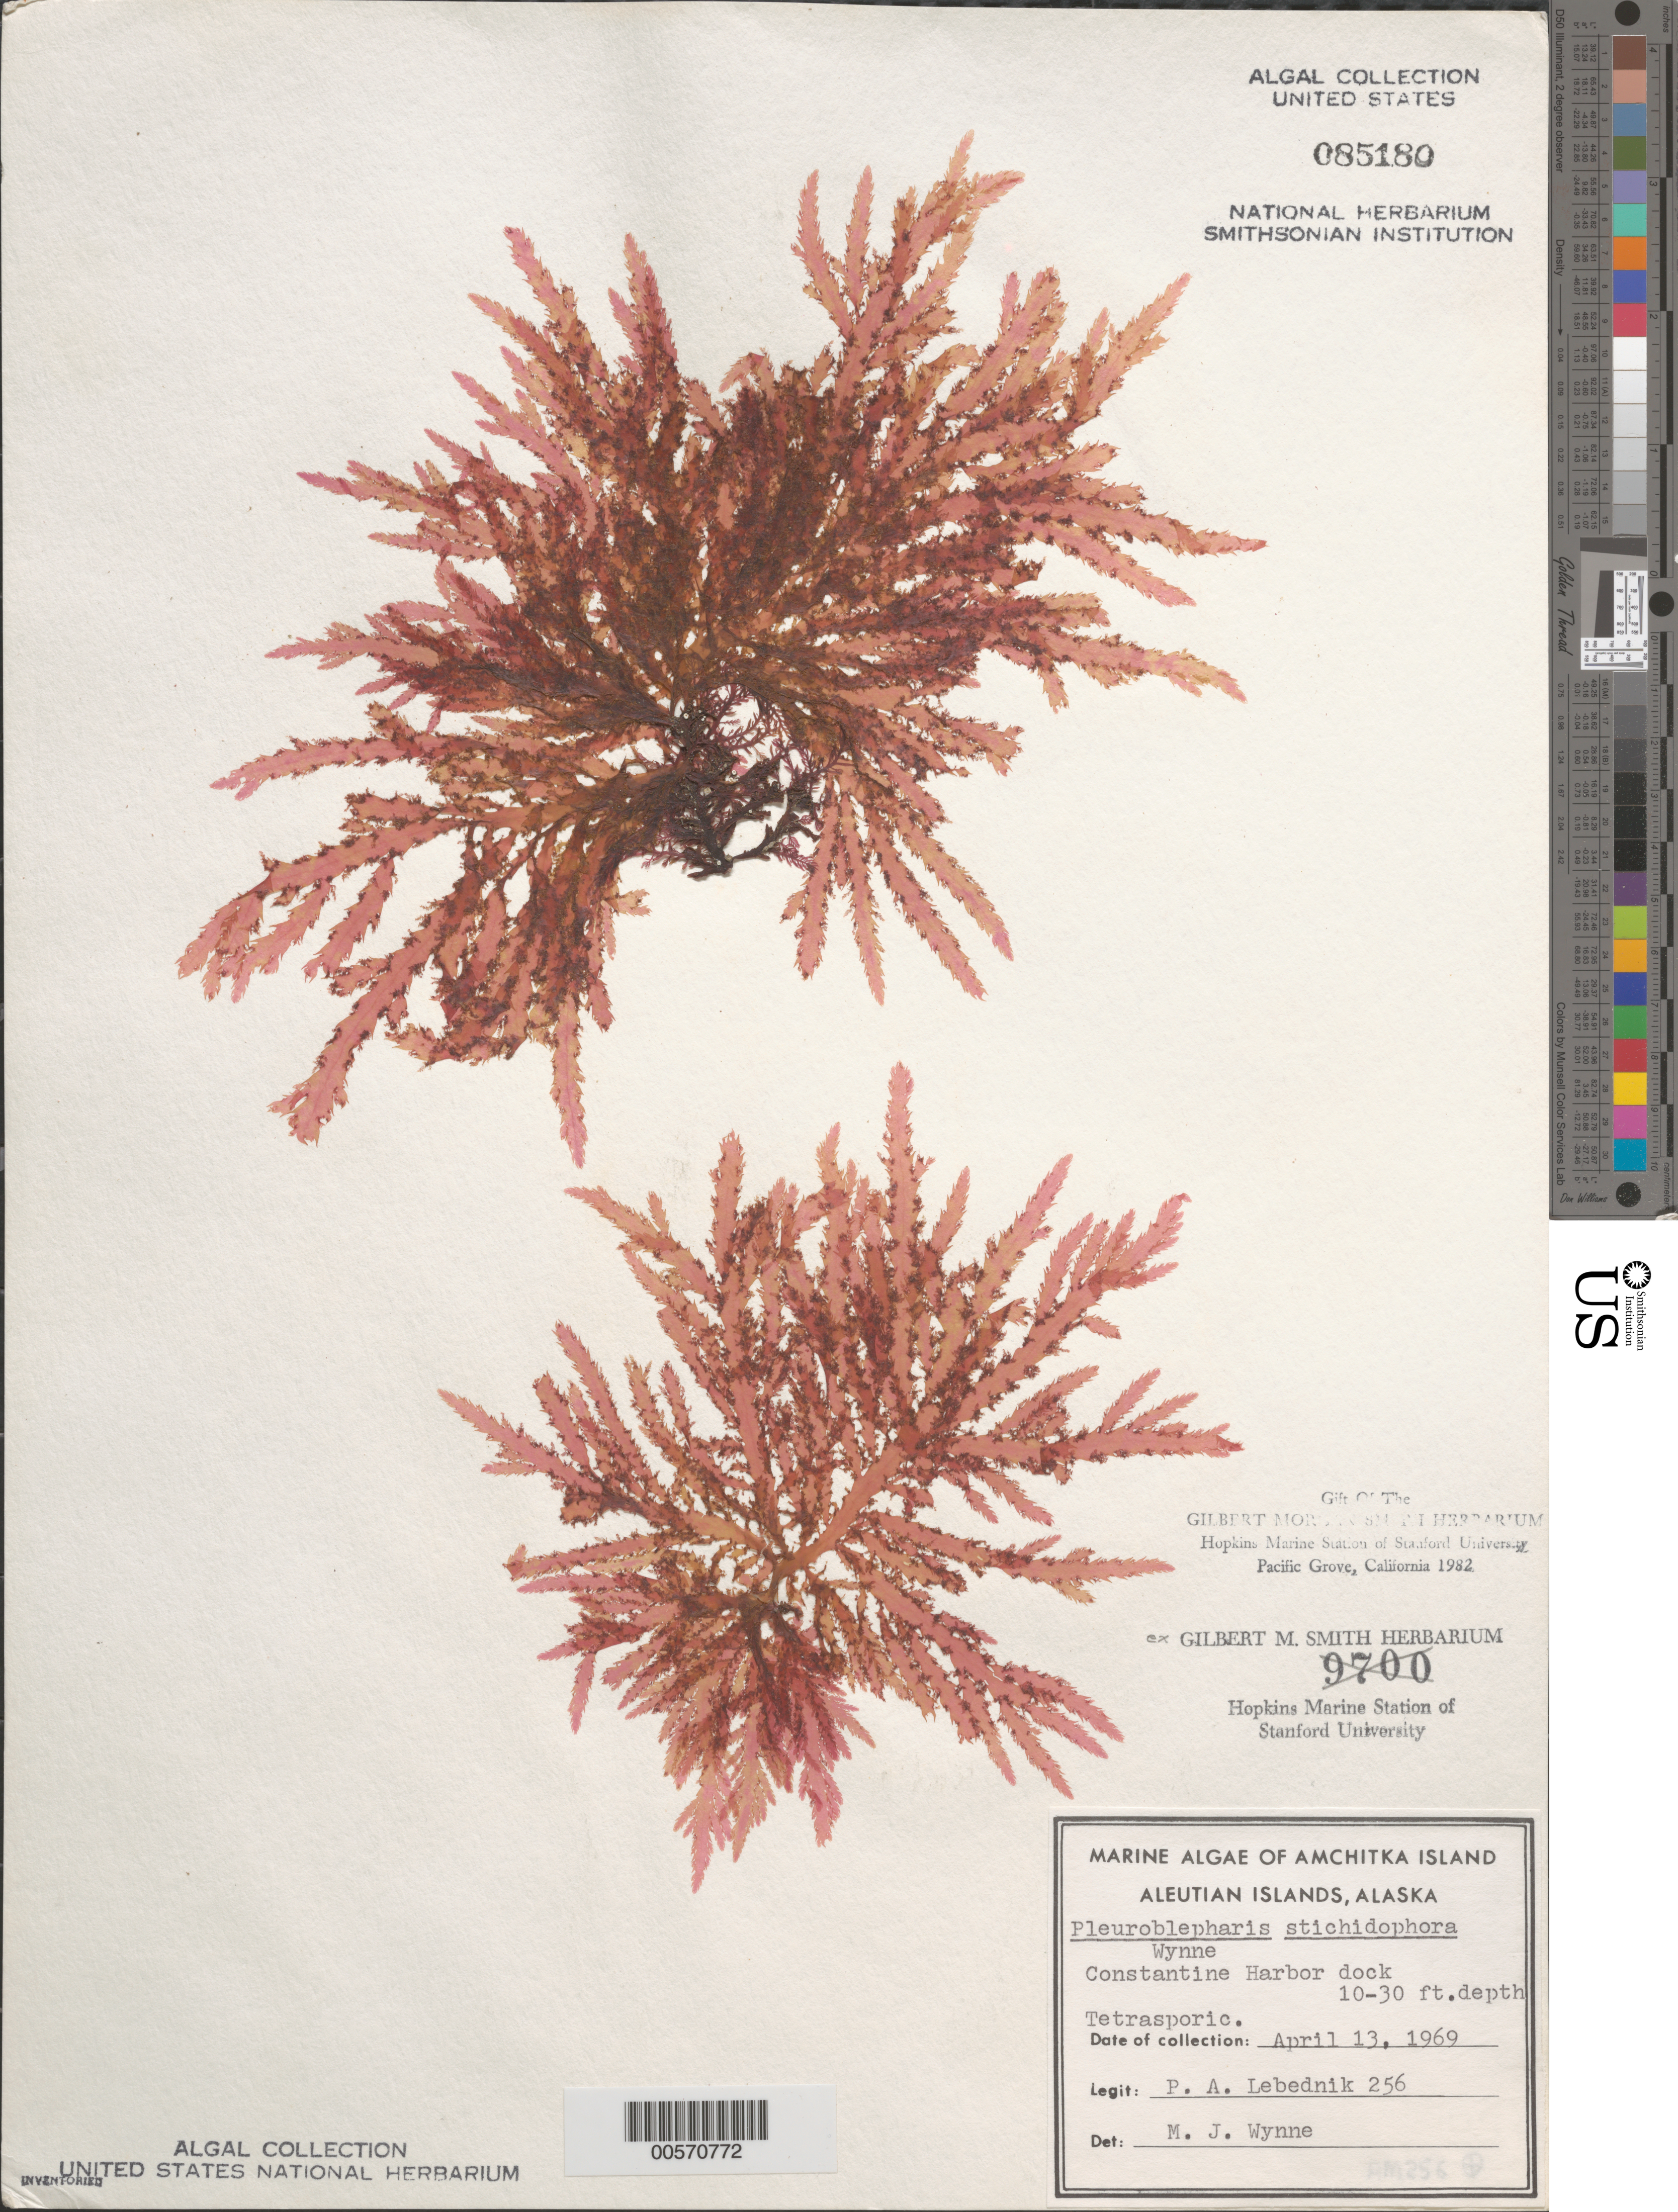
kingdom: Plantae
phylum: Rhodophyta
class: Florideophyceae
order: Bonnemaisoniales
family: Bonnemaisoniaceae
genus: Pleuroblepharidella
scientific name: Pleuroblepharidella stichidophora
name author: M.J. Wynne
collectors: P. Lebednik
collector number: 256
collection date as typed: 13 Apr 1969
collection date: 1969-04-13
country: United States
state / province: Alaska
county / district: Aleutian Islands Division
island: Amchitka Island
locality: Constantine Harbor dock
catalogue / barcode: US 85180